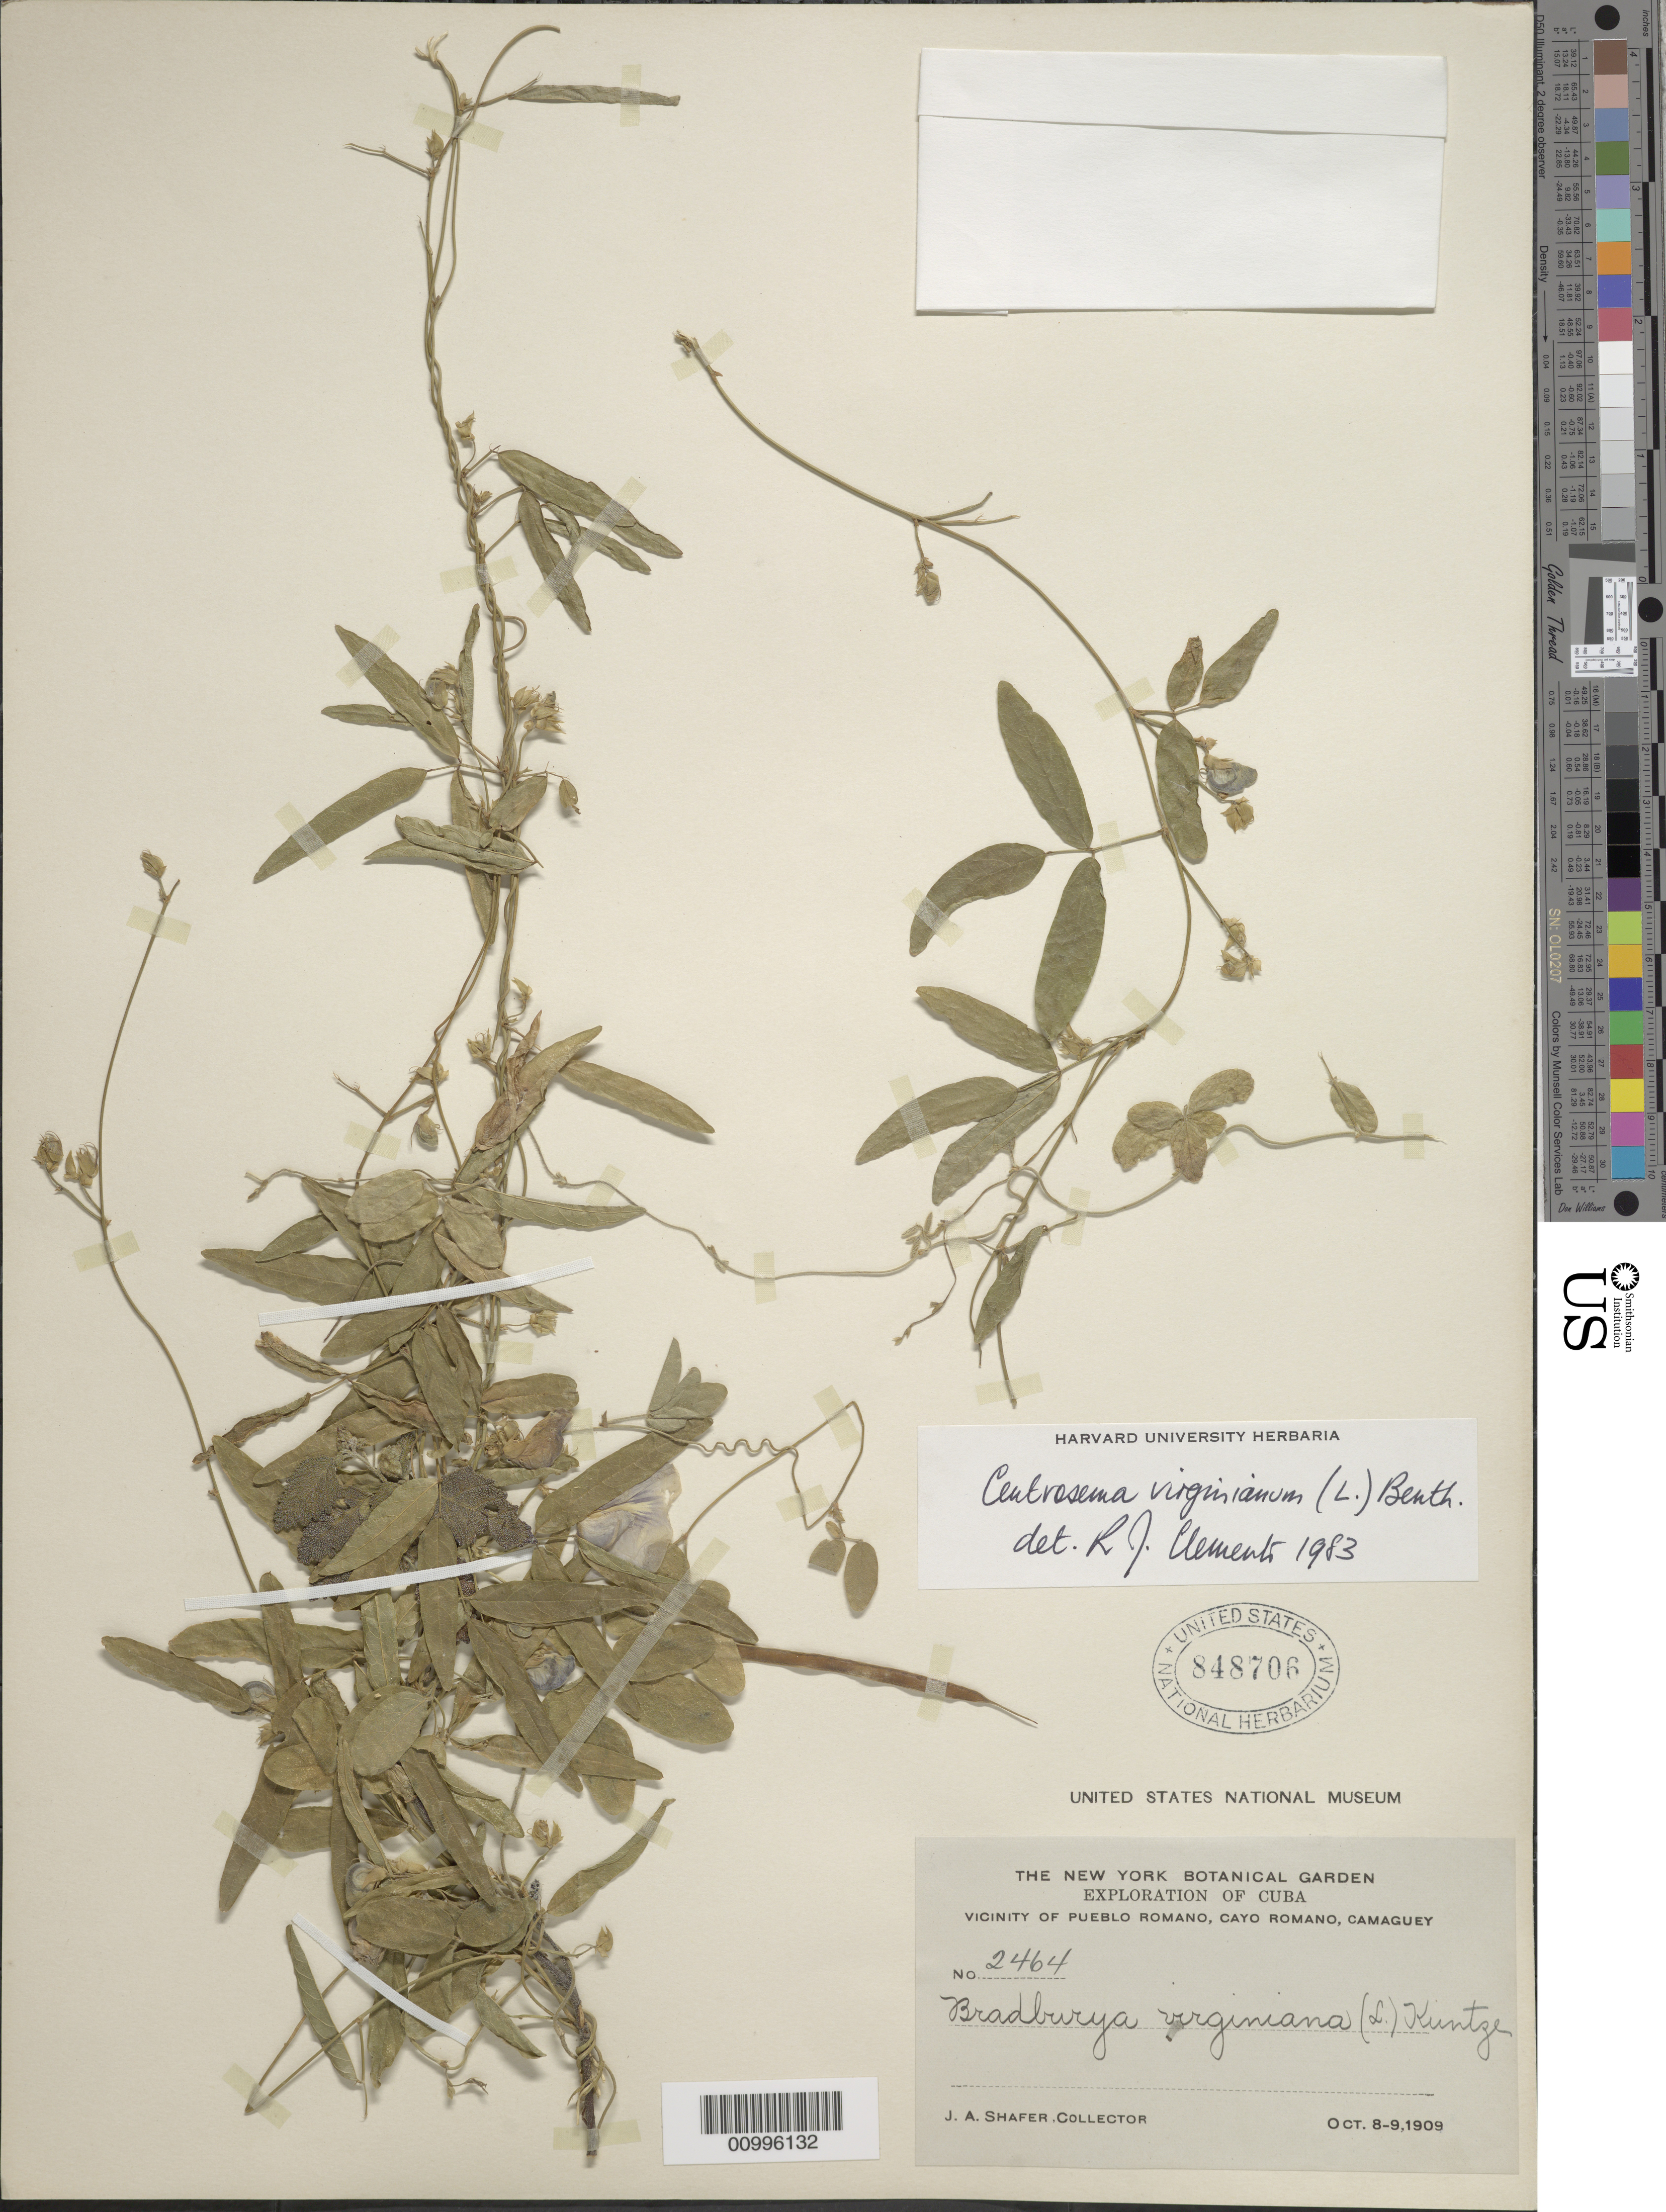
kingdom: Plantae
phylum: Tracheophyta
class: Magnoliopsida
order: Fabales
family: Fabaceae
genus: Centrosema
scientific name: Centrosema virginianum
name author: (L.) Benth.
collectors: J. A. Shafer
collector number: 2464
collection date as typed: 08 Oct 1909 to 09 Oct 1909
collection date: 1909-10-08/1909-10-09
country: Cuba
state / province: Camagüey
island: Cuba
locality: Vicinity of Pueblo Romano,Cayo Romano,Camaguey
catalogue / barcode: US 848706